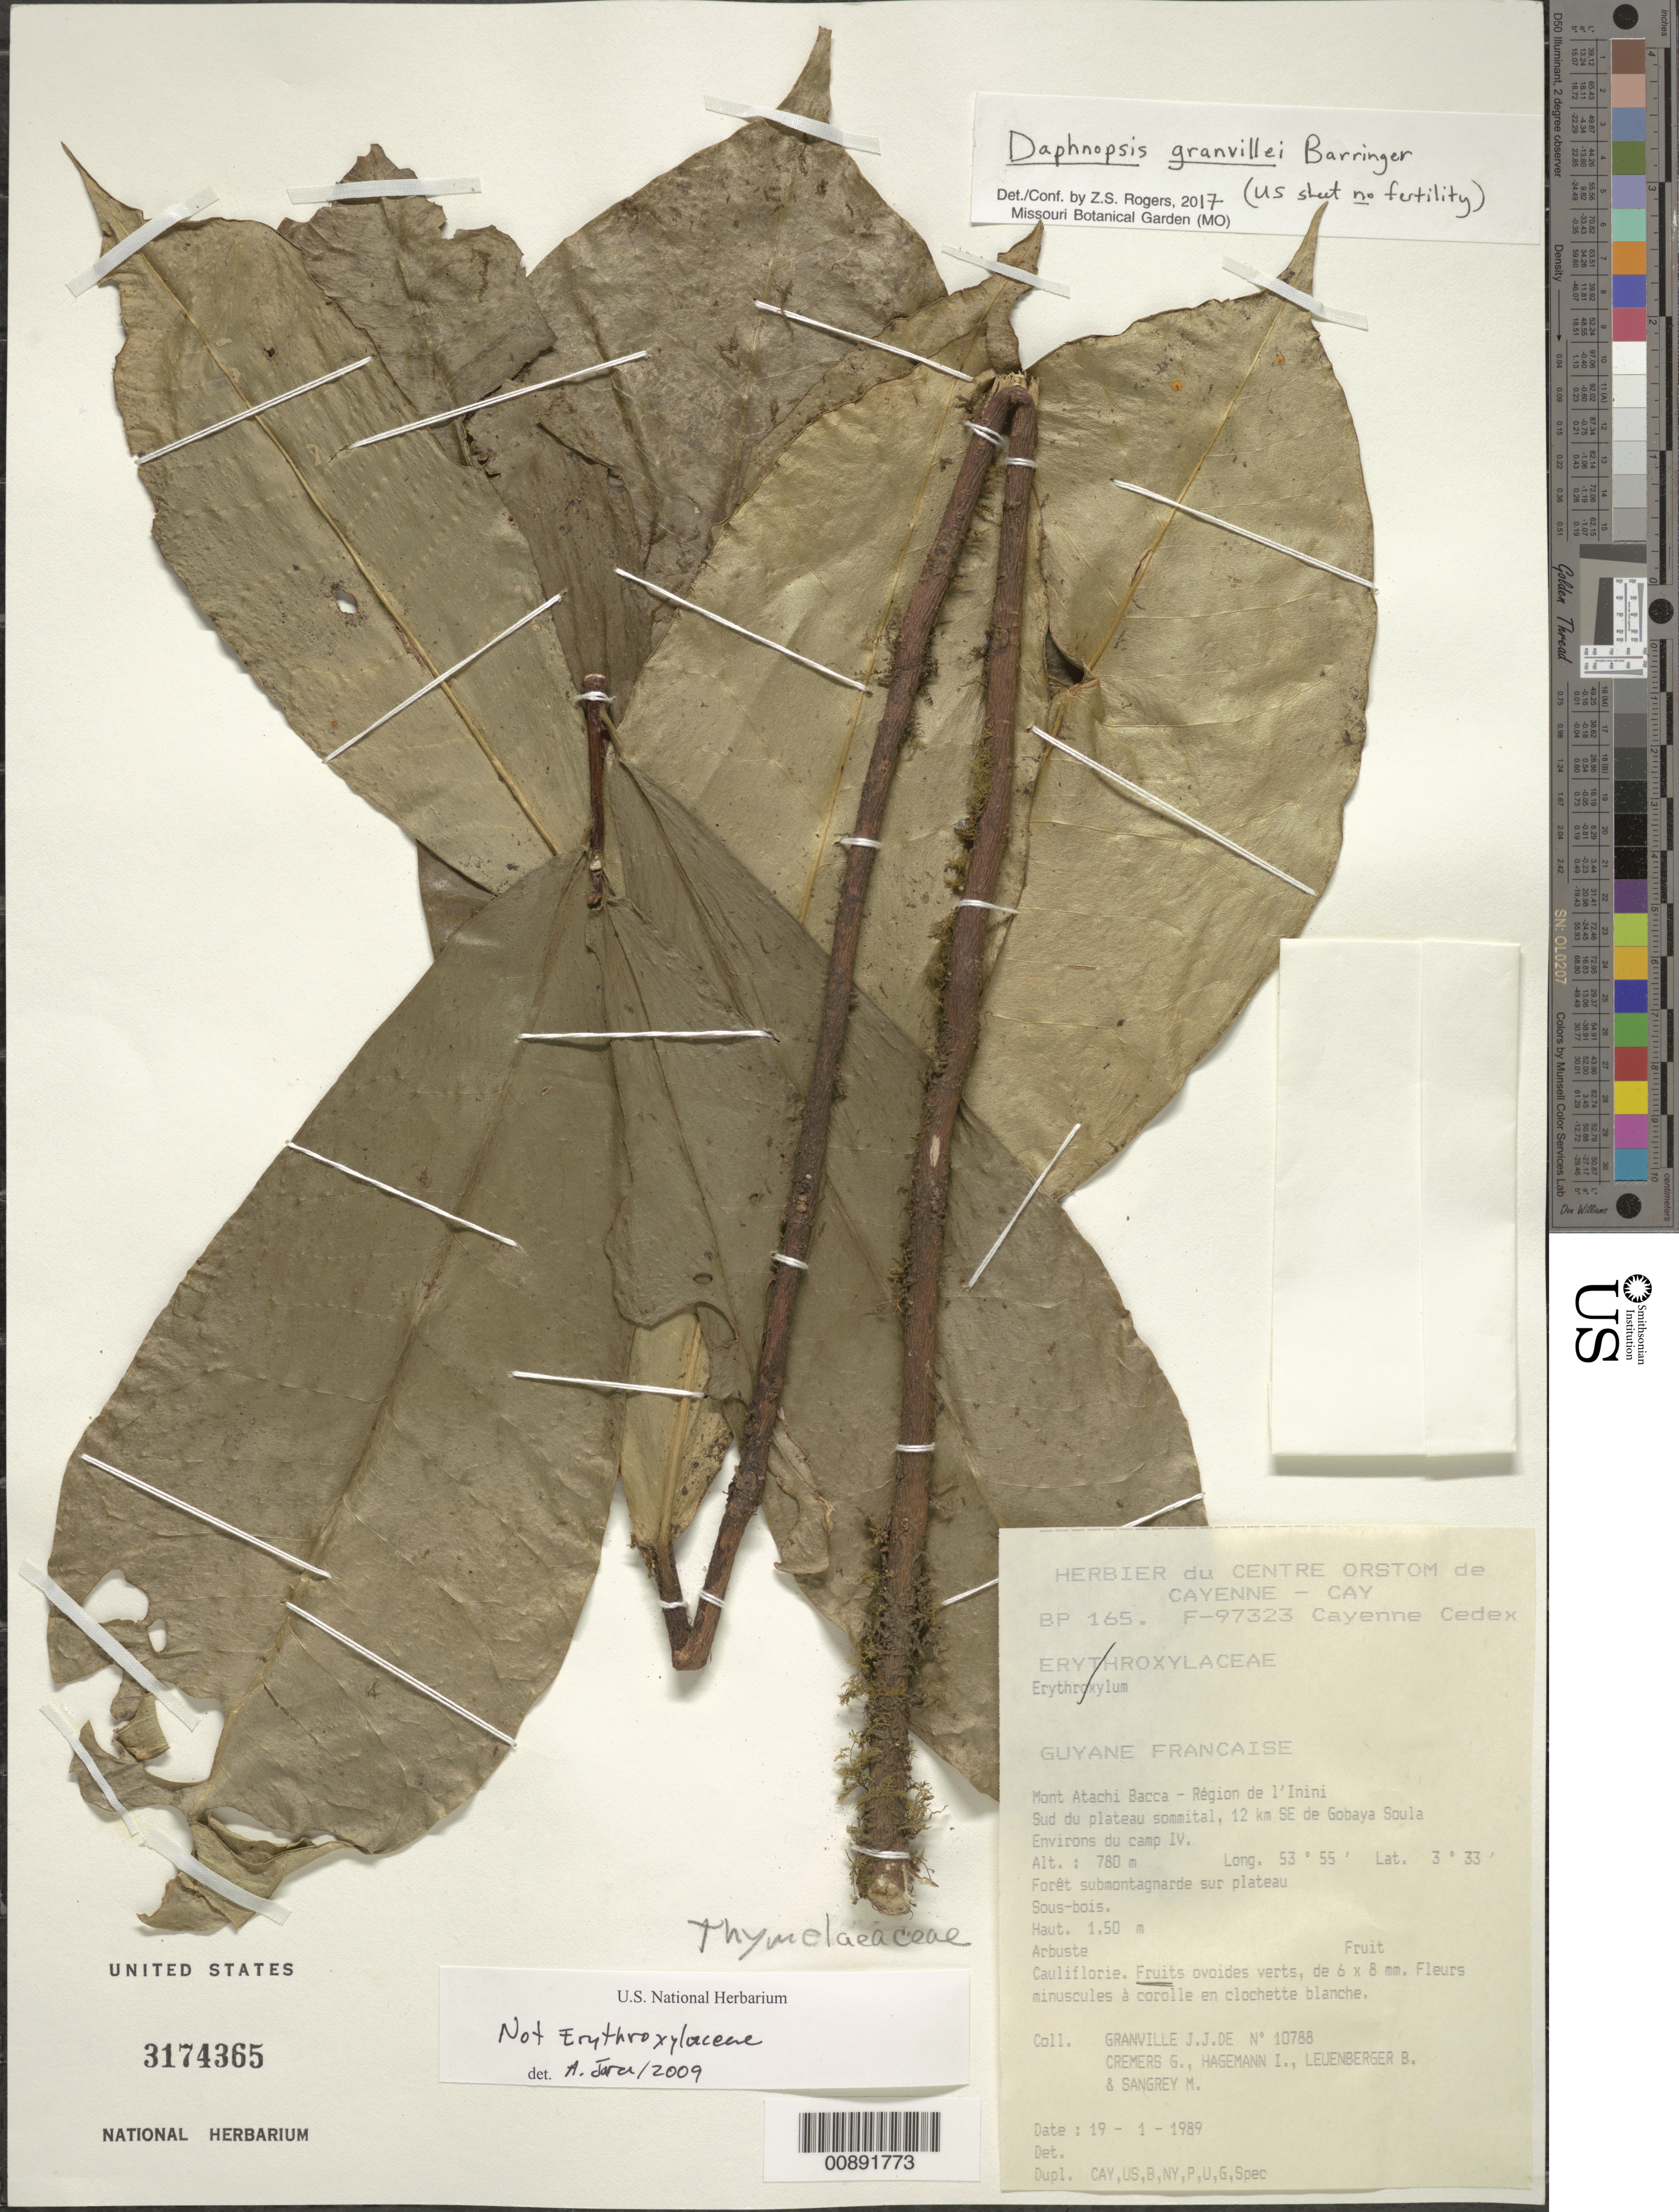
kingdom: Plantae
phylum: Tracheophyta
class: Magnoliopsida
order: Malvales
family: Thymelaeaceae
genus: Daphnopsis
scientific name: Daphnopsis granvillei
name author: Barringer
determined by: Rogers, Z. S.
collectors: J.-J. de Granville, G. Cremers, J. Hagemann, B. E. Leuenberger & M. S. Sangrey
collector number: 10788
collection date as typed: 19-Jan-89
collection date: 1989-01-19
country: French Guiana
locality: Mont Atachi Bacca, région de l'Inini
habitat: Forêt submontagnarde sur plateau; sous-bois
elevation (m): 780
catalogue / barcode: US 3174365